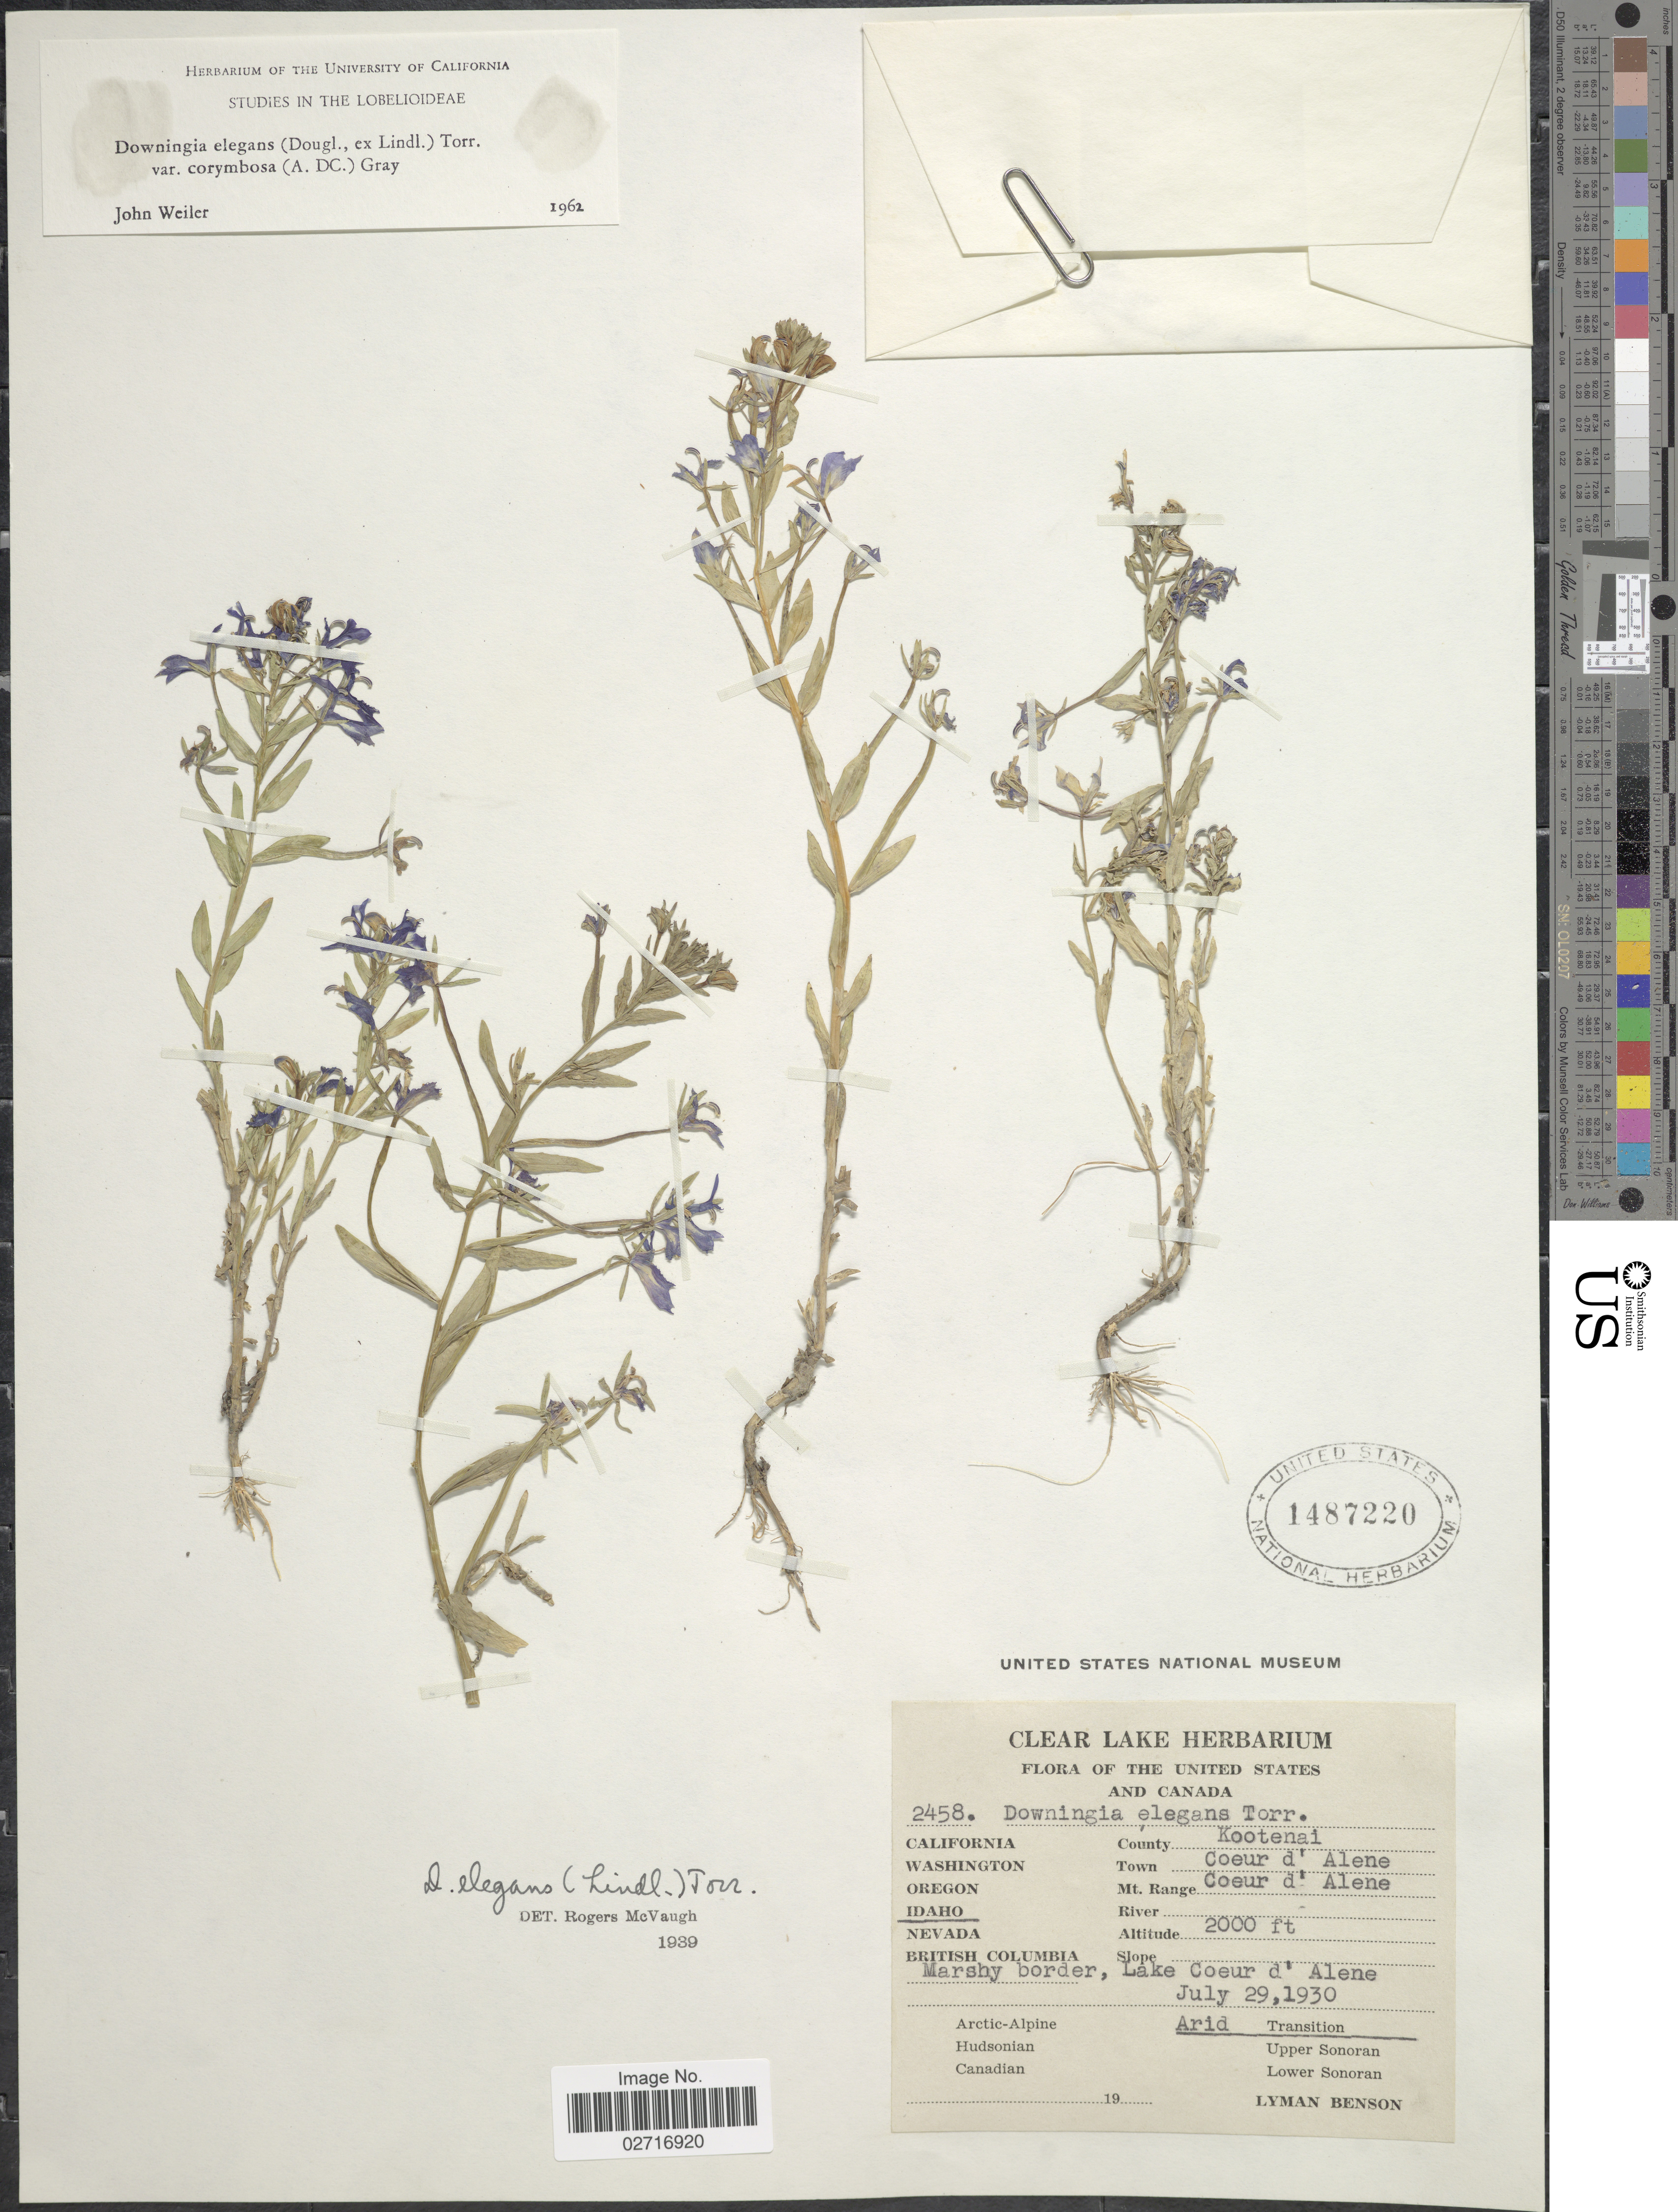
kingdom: Plantae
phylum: Tracheophyta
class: Magnoliopsida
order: Asterales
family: Campanulaceae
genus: Downingia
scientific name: Downingia elegans var. corymbosa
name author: (A. DC.) A. Gray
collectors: L. D. Benson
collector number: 2458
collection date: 1930-07-29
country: United States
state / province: Idaho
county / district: Kootenai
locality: Town Coeur d'Alene, Mt. Range Coeur d'Alene. Marshy border, Lake Coeur d'Alene. Arid Transition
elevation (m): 610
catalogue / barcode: US 1487220